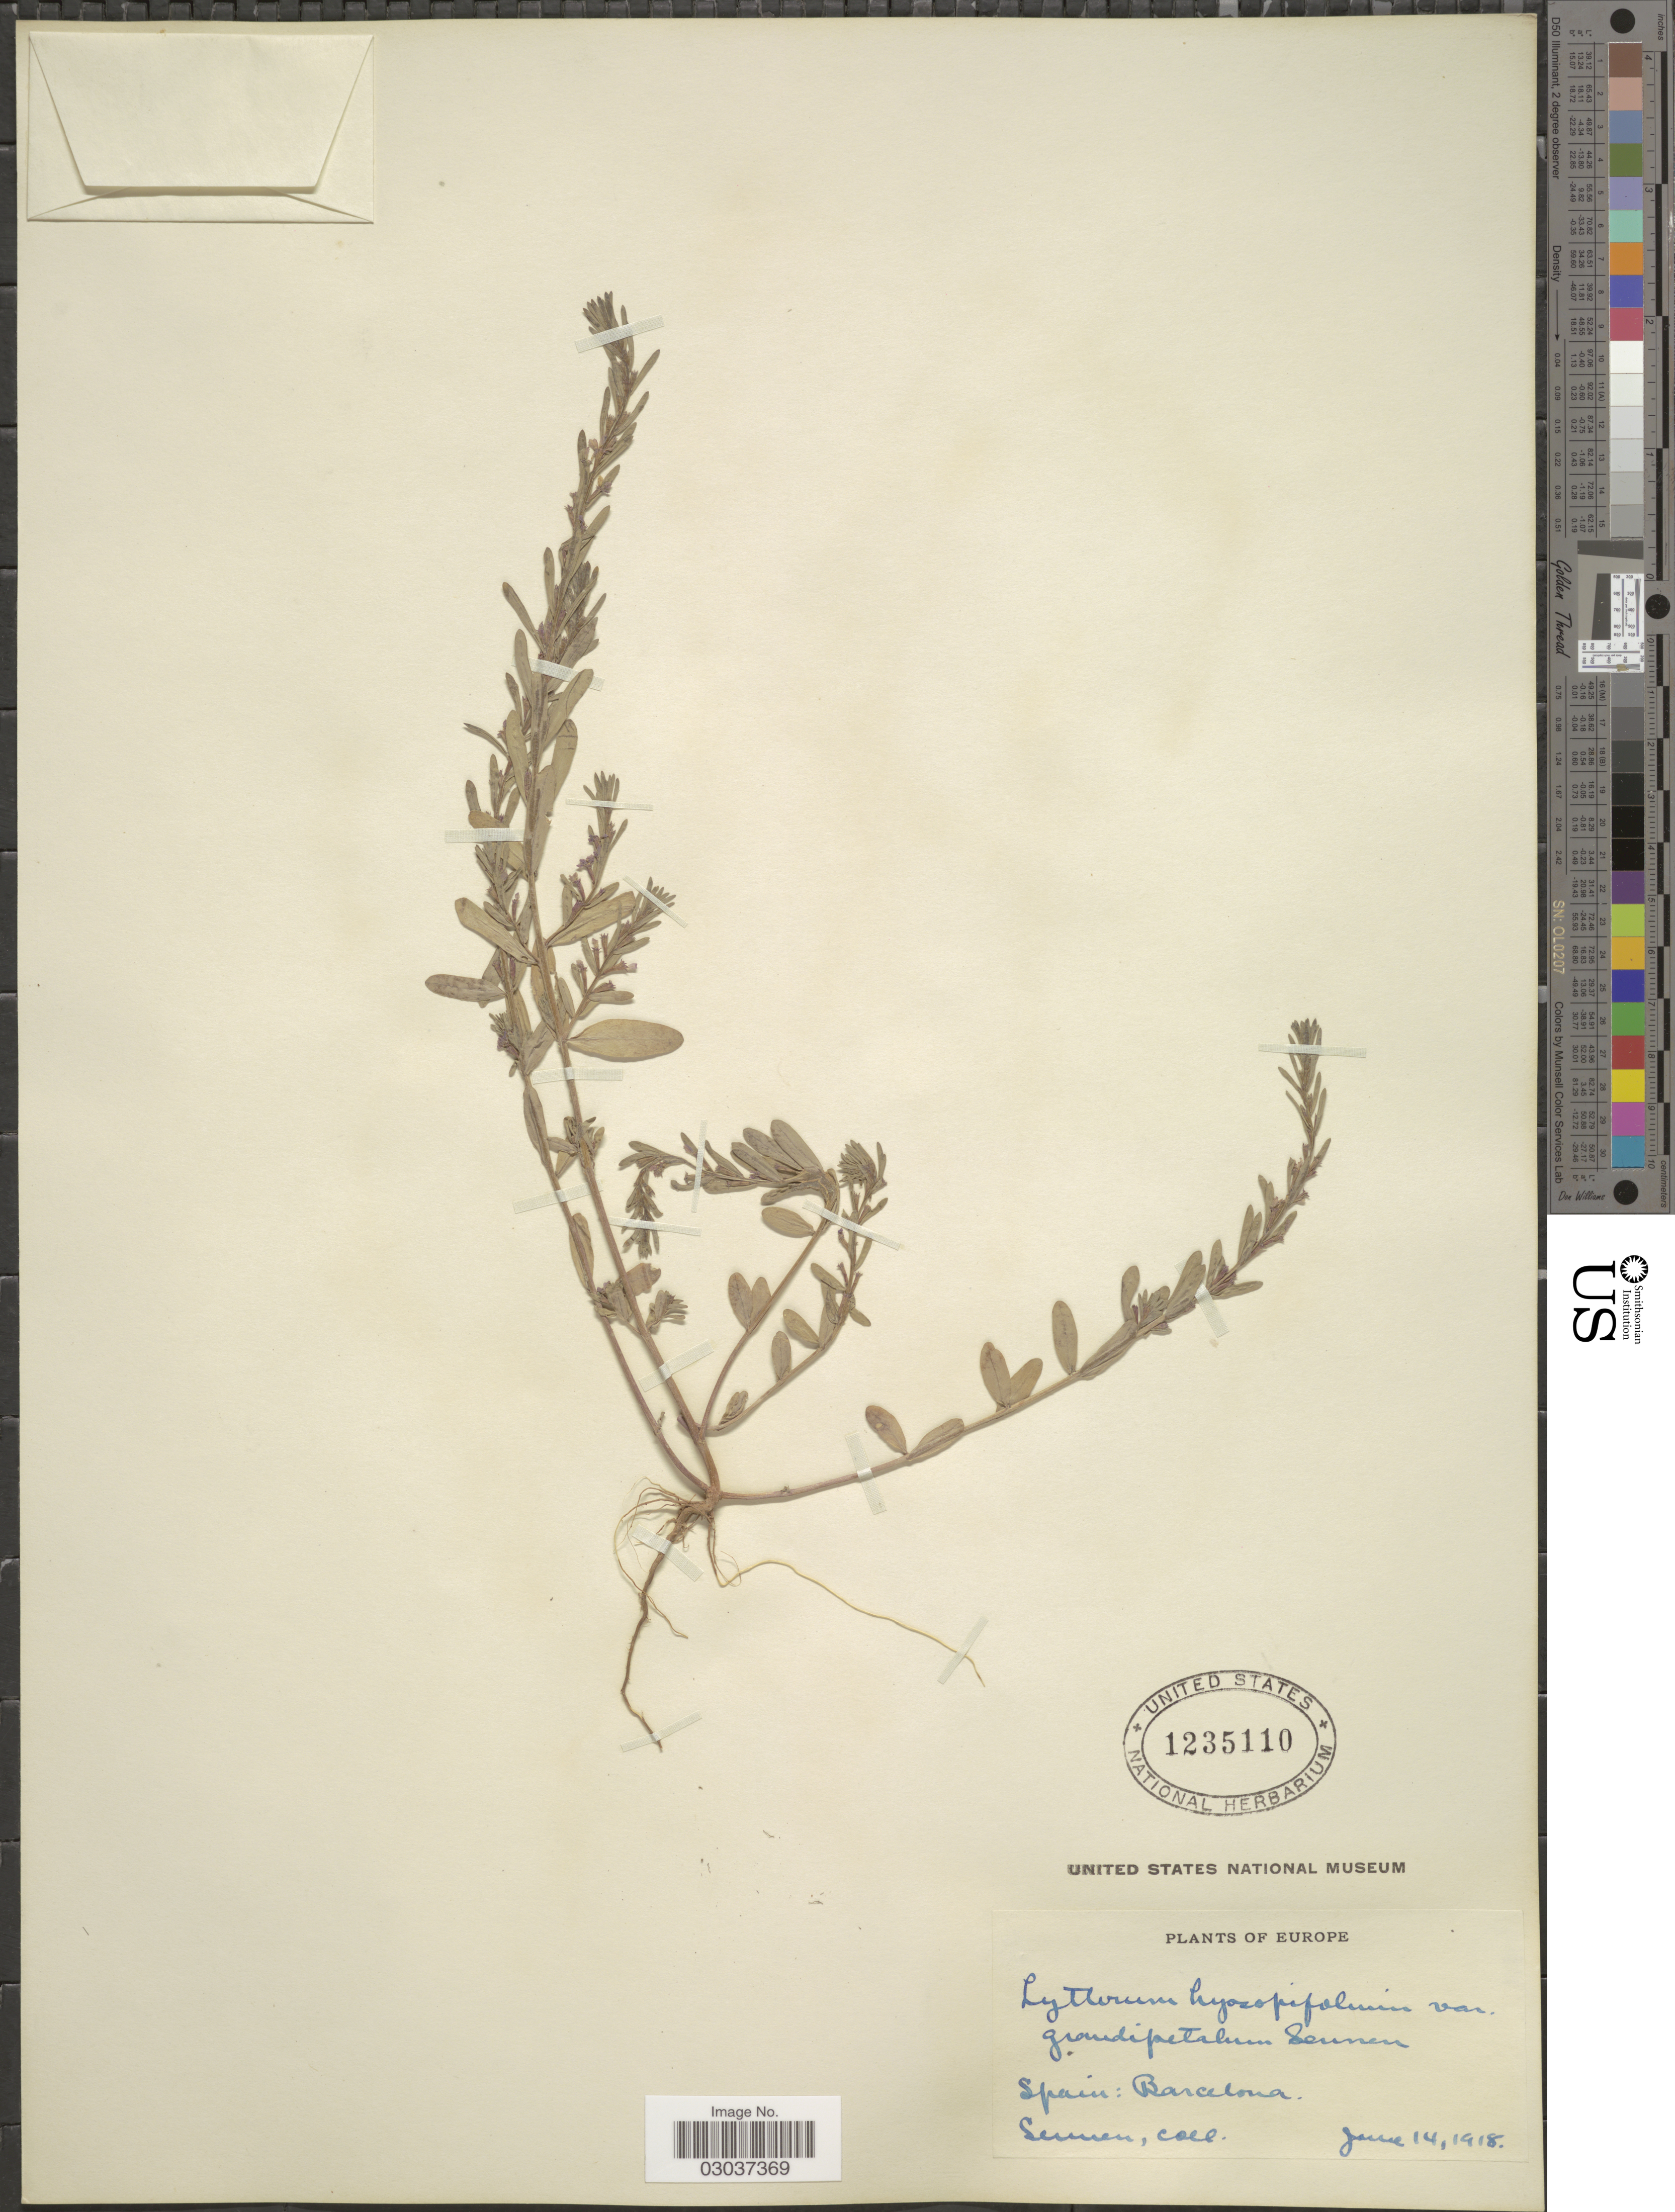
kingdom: Plantae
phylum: Tracheophyta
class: Magnoliopsida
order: Myrtales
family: Lythraceae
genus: Lythrum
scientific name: Lythrum hyssopifolia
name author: L.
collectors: E. Sennen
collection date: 1918-06-14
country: Spain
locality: Barcelona.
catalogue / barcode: US 1235110